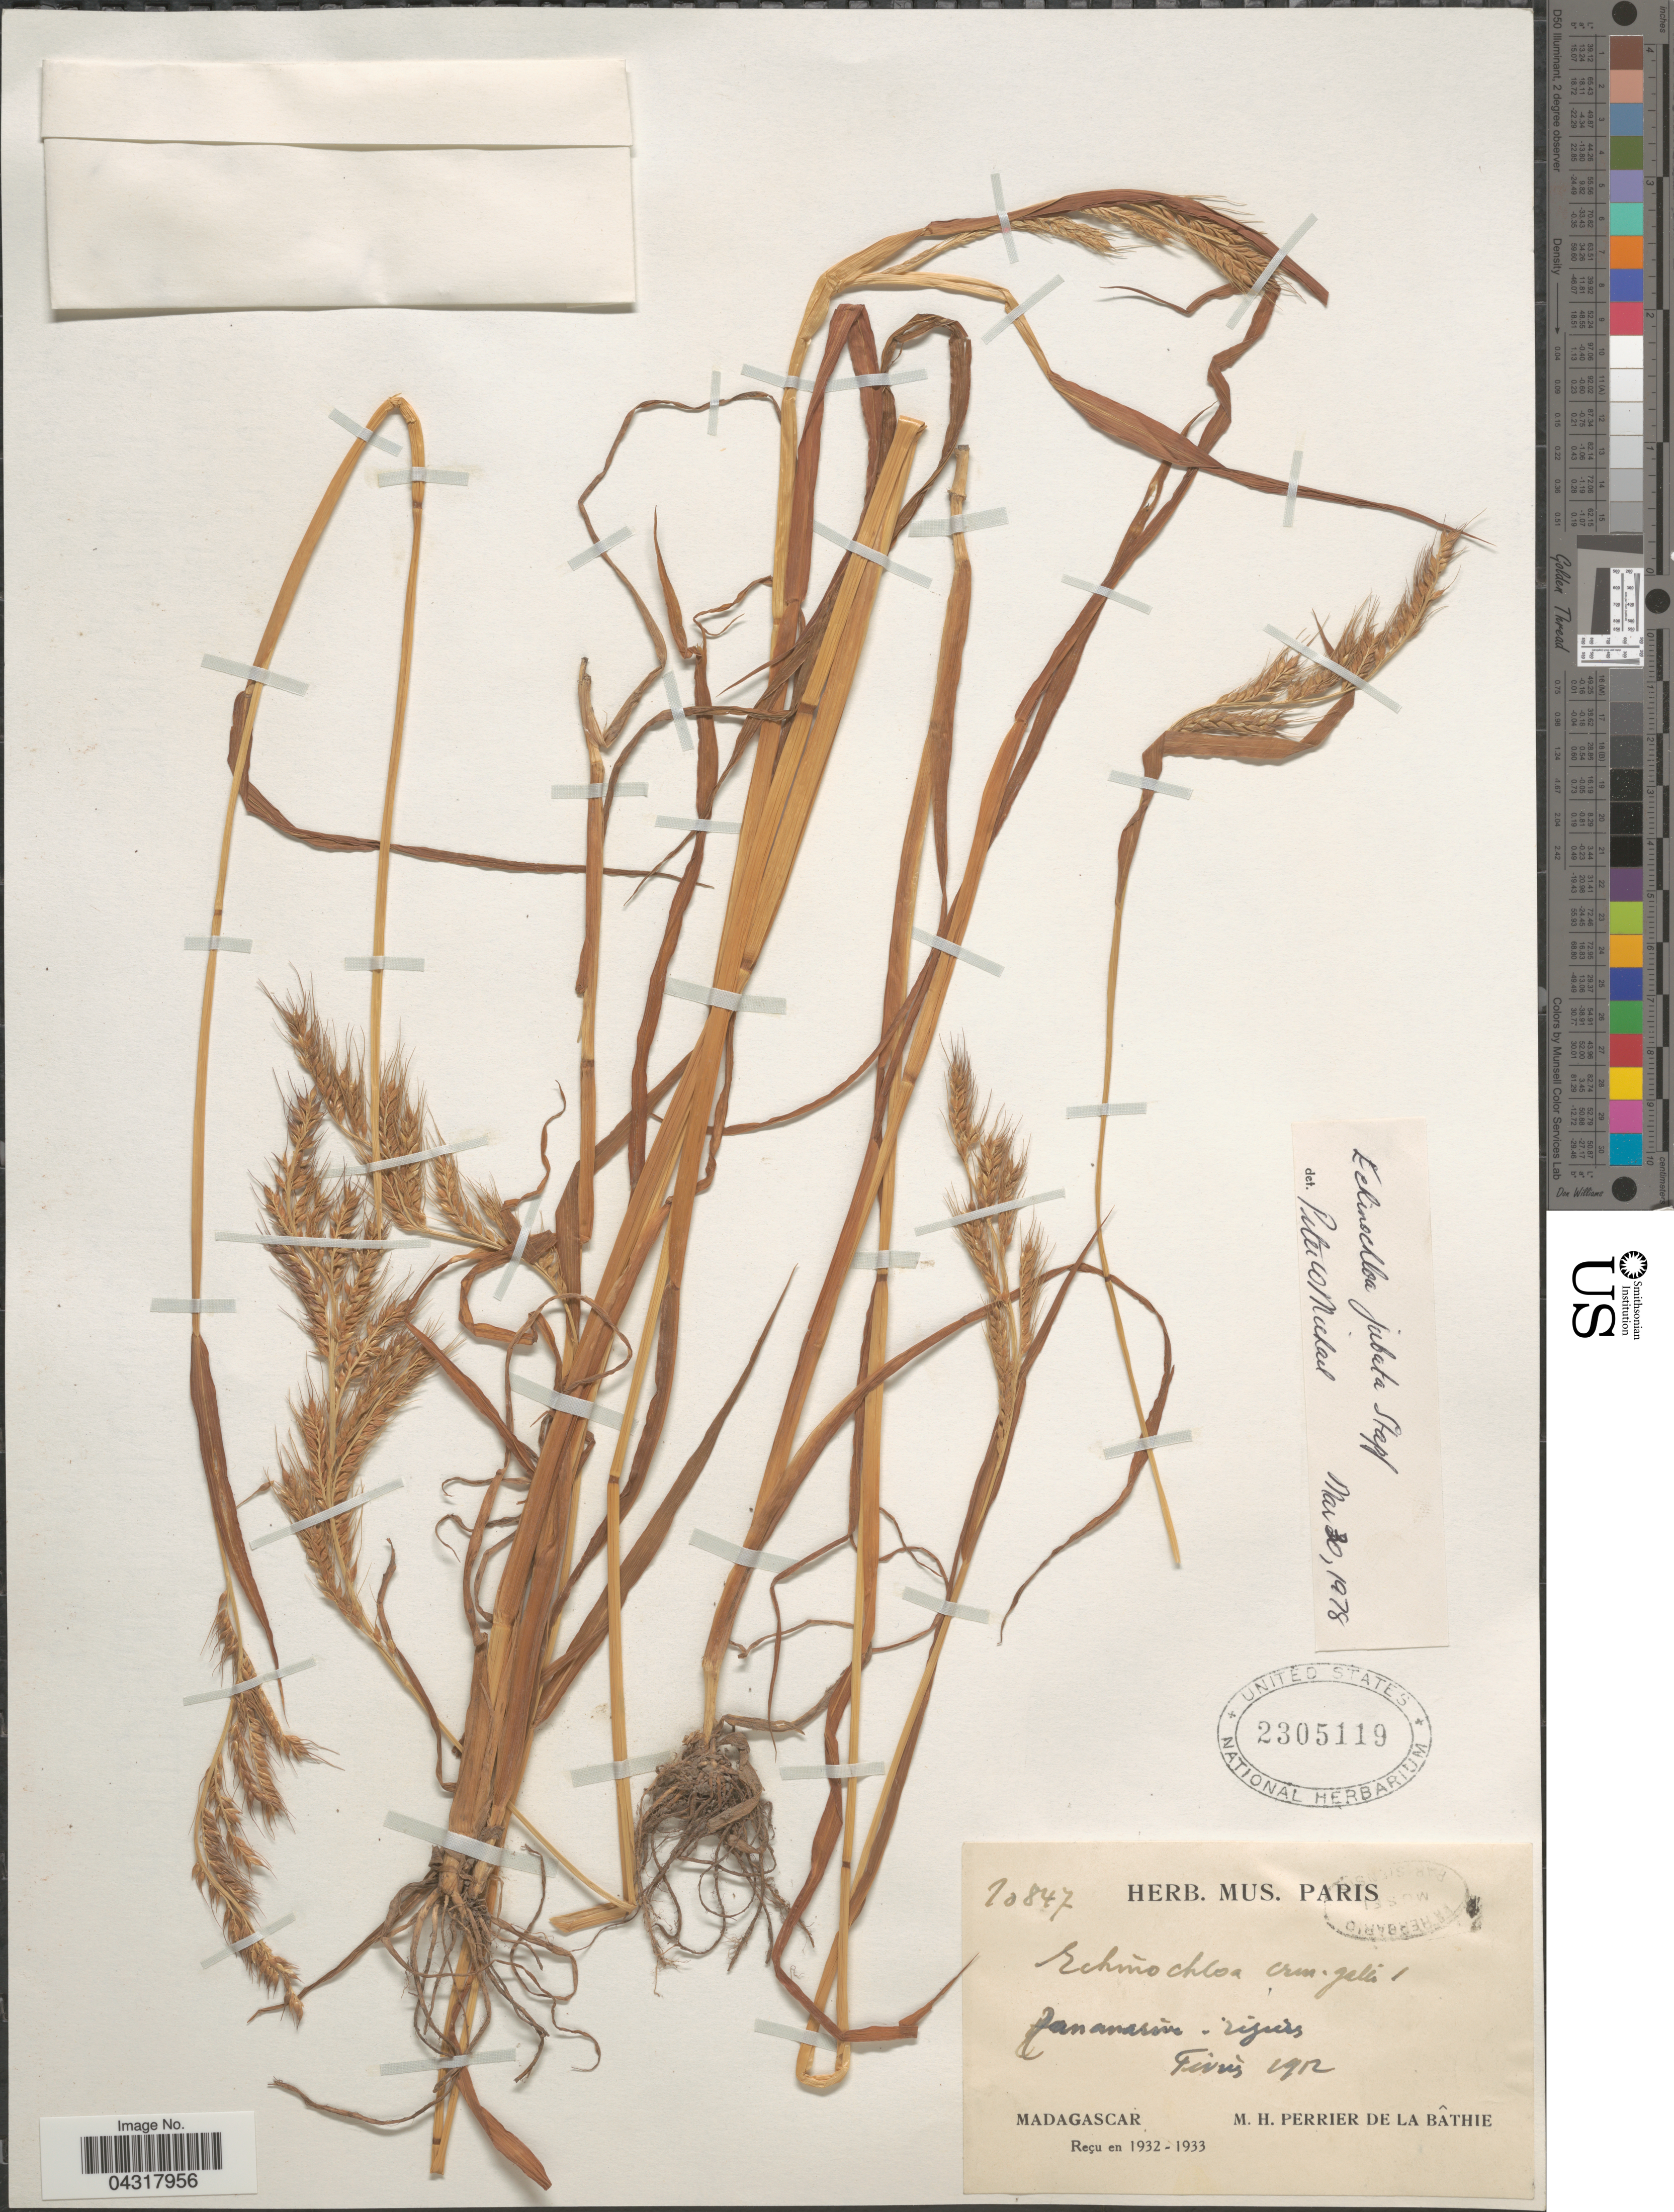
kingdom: Plantae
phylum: Tracheophyta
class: Liliopsida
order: Poales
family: Poaceae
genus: Echinochloa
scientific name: Echinochloa jubata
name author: Stapf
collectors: Perrier de la Bâthie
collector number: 10847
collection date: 1912-02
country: Madagascar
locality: Tanararive - riziers.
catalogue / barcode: US 2305119